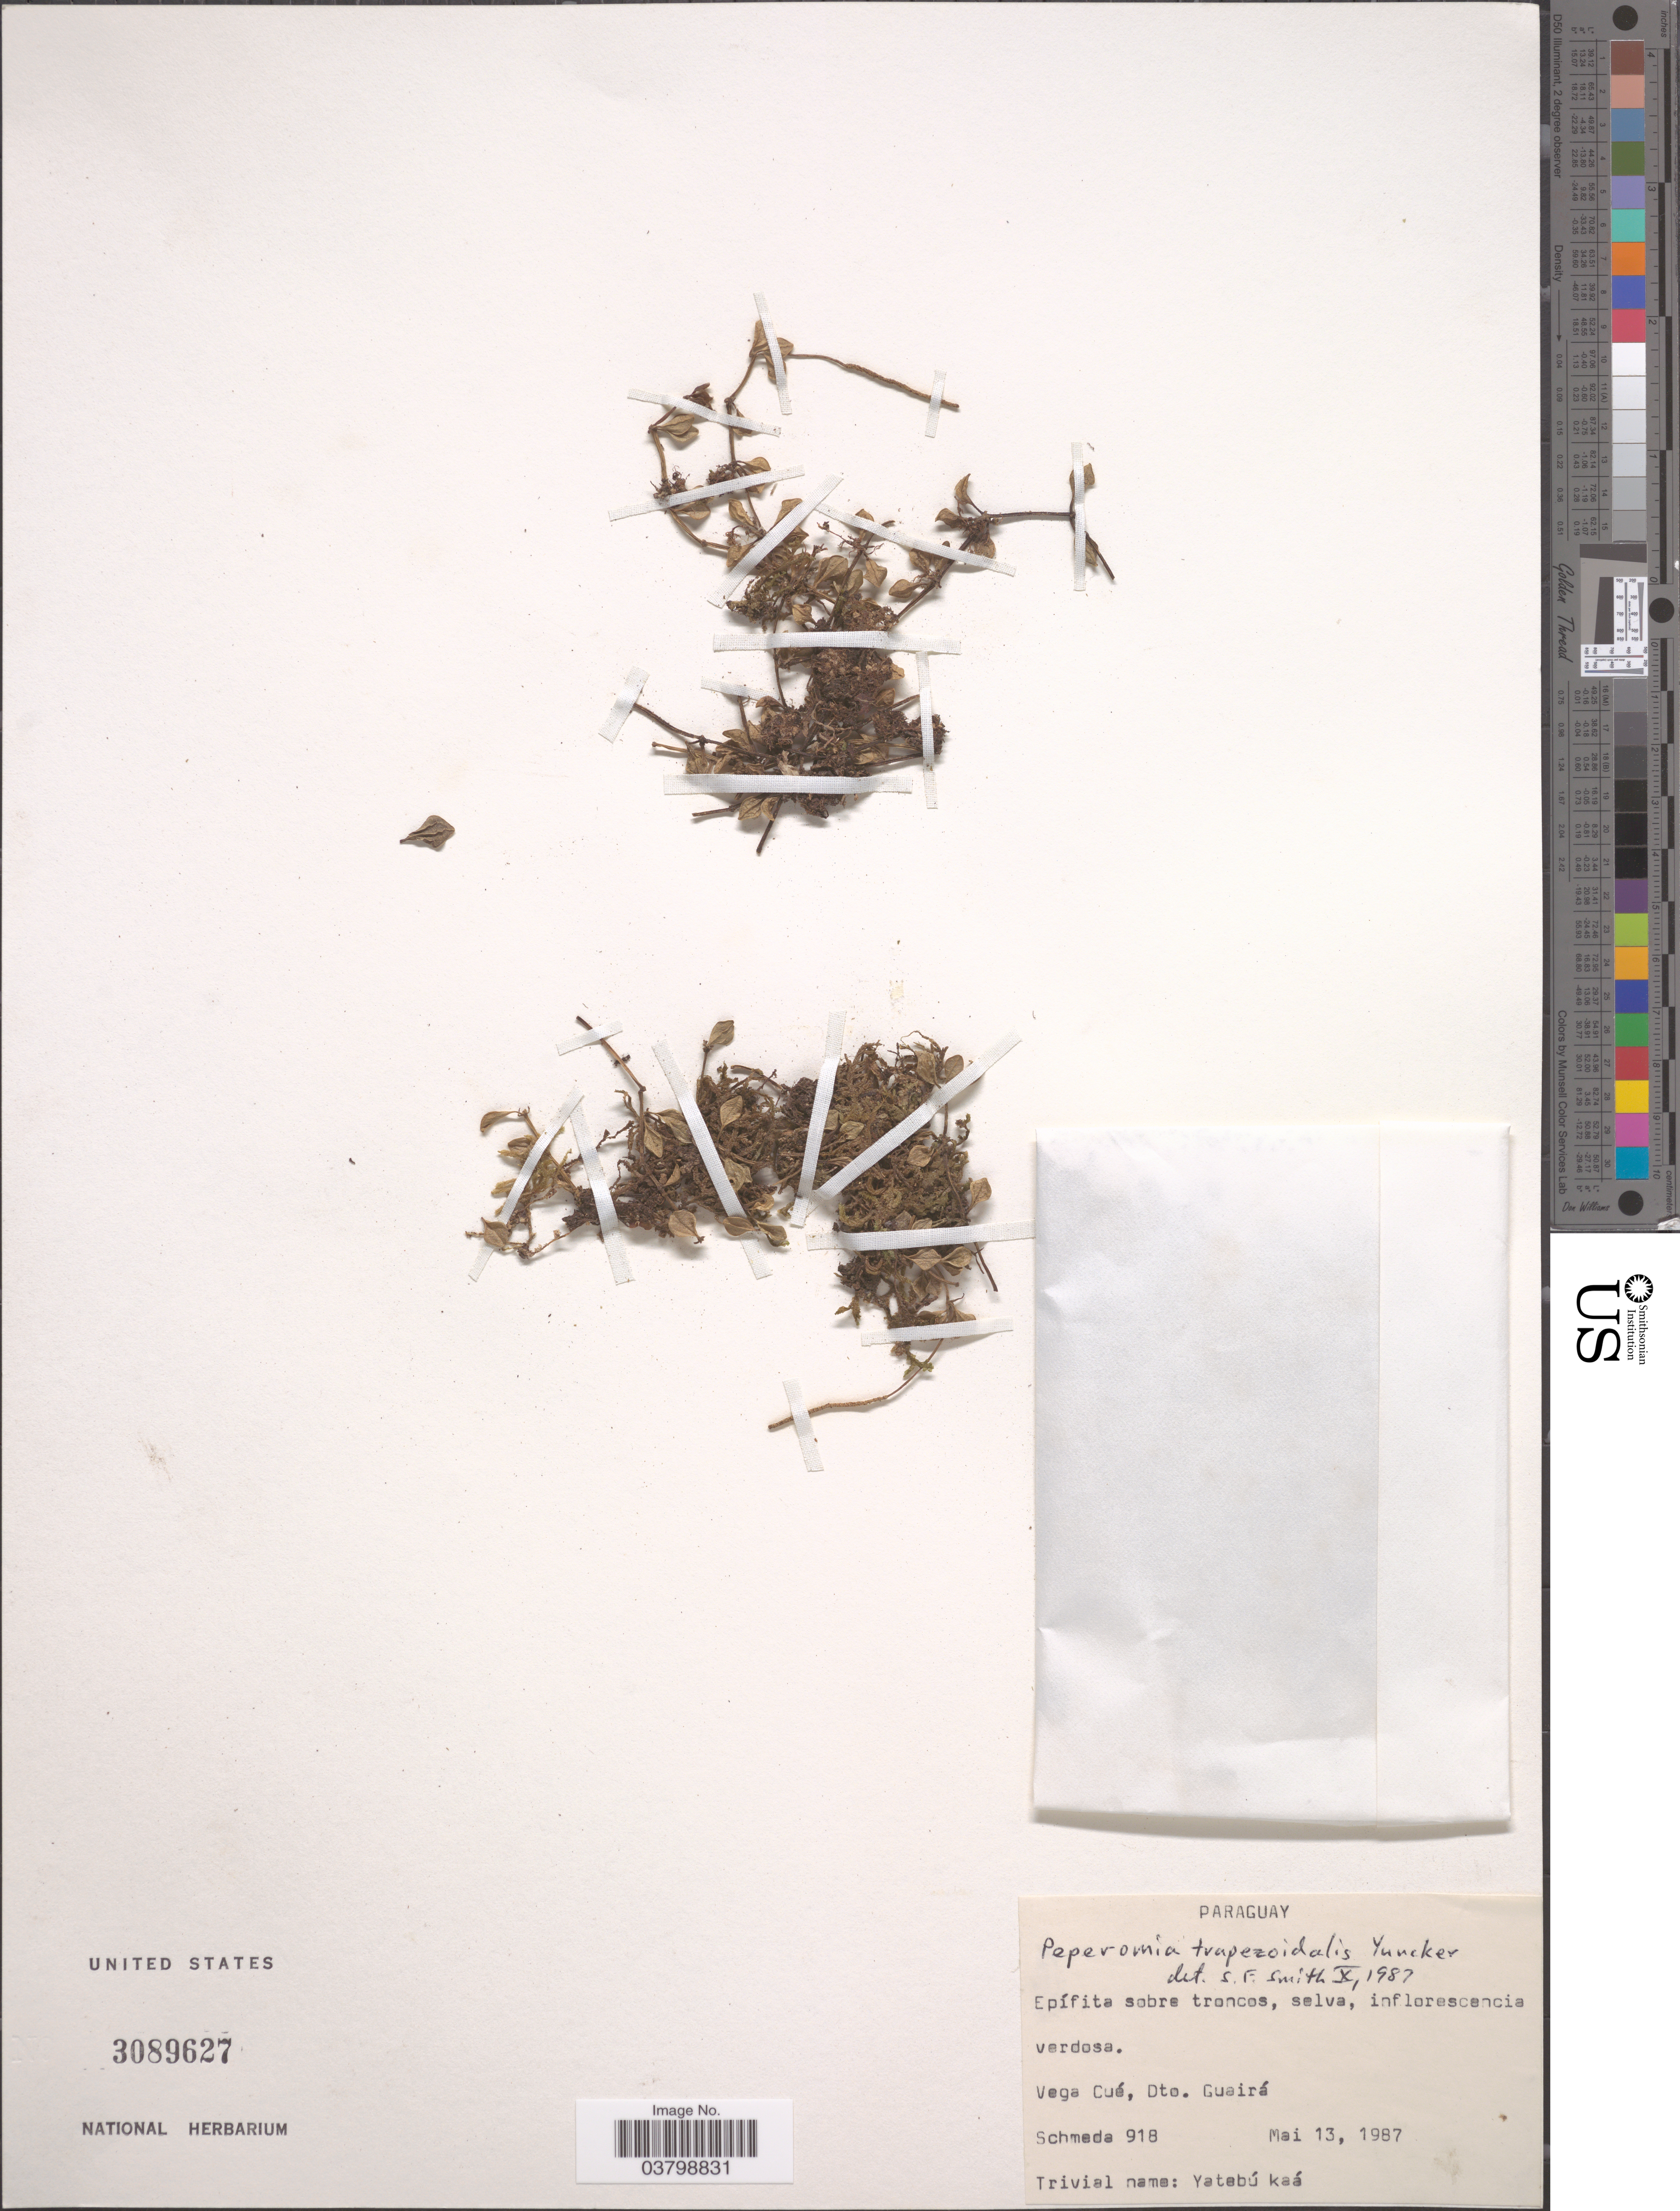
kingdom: Plantae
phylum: Tracheophyta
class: Magnoliopsida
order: Piperales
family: Piperaceae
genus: Peperomia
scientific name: Peperomia trapezoidalis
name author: Yunck.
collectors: Schmeda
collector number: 918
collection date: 1987-05-13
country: Paraguay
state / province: Guaira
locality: Vega Cué, Dto. Guairá.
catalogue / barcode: US 3089627